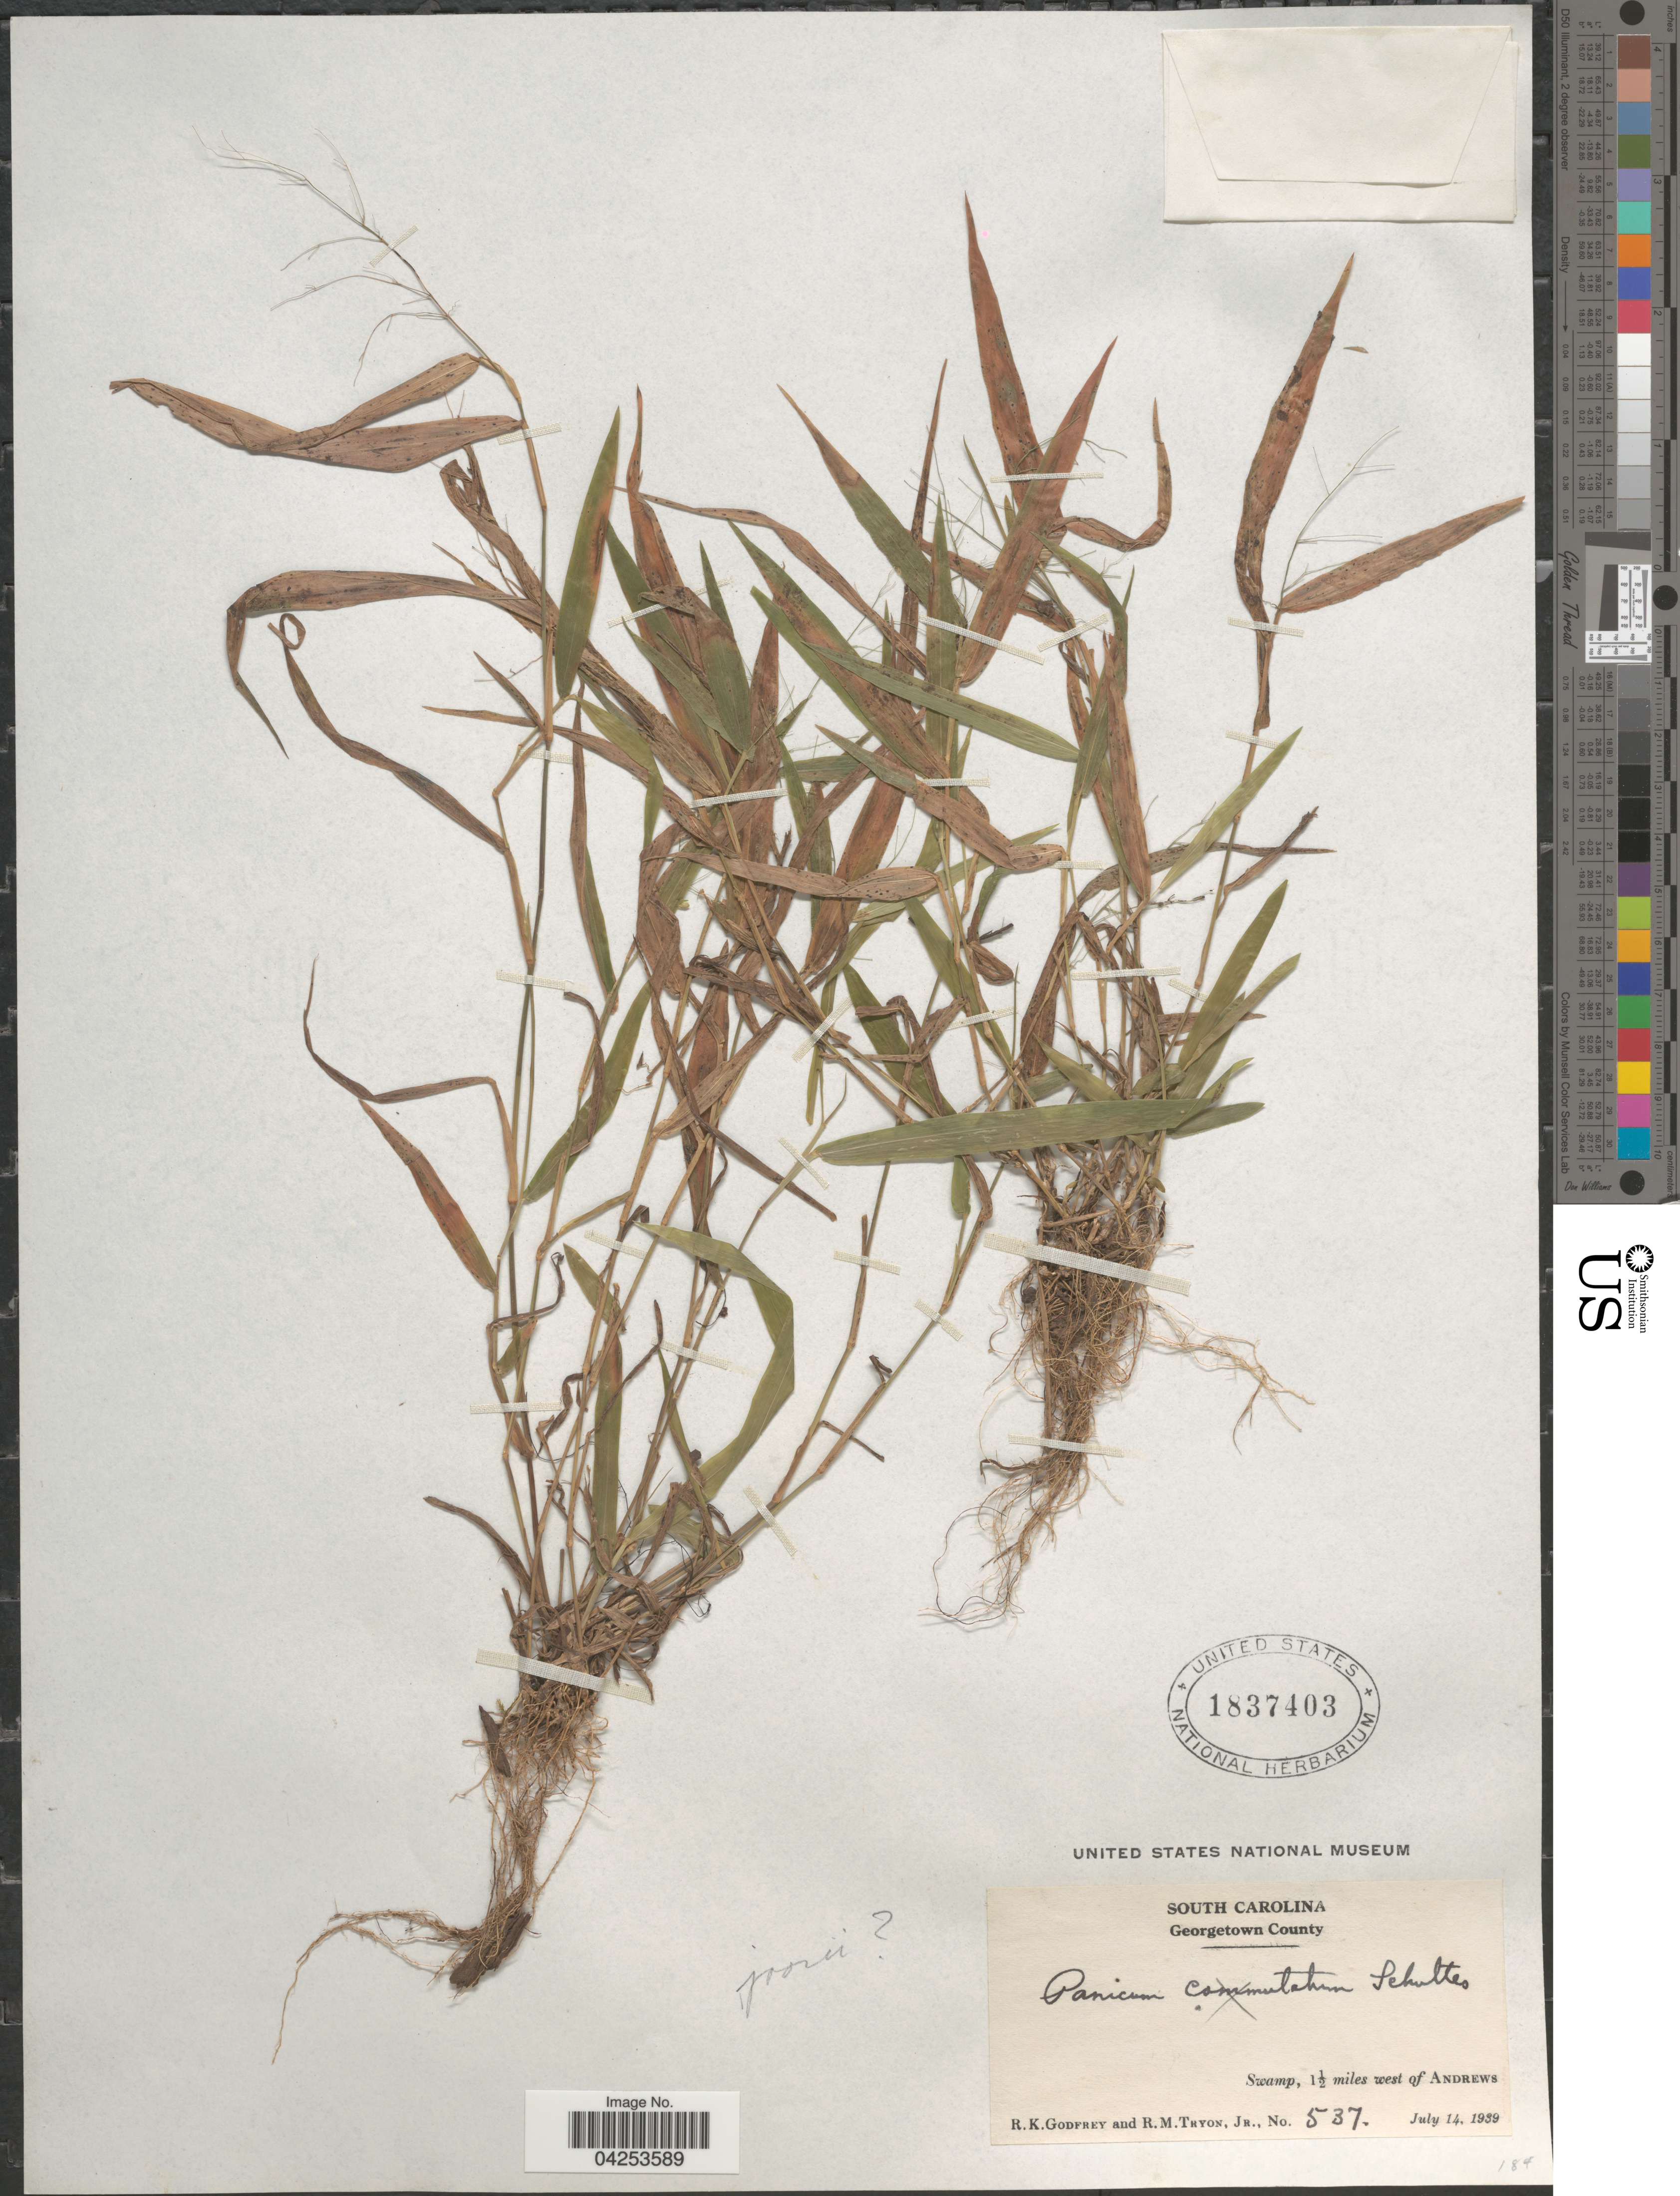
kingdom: Plantae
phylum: Tracheophyta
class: Liliopsida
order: Poales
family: Poaceae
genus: Dichanthelium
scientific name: Dichanthelium commutatum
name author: (Schult.) Gould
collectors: R. K. Godfrey & R. Tryon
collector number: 537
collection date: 1939-07-14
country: United States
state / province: South Carolina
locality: Georgetown County. Swamp, 1½miles west of Andrews.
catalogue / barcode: US 1837403